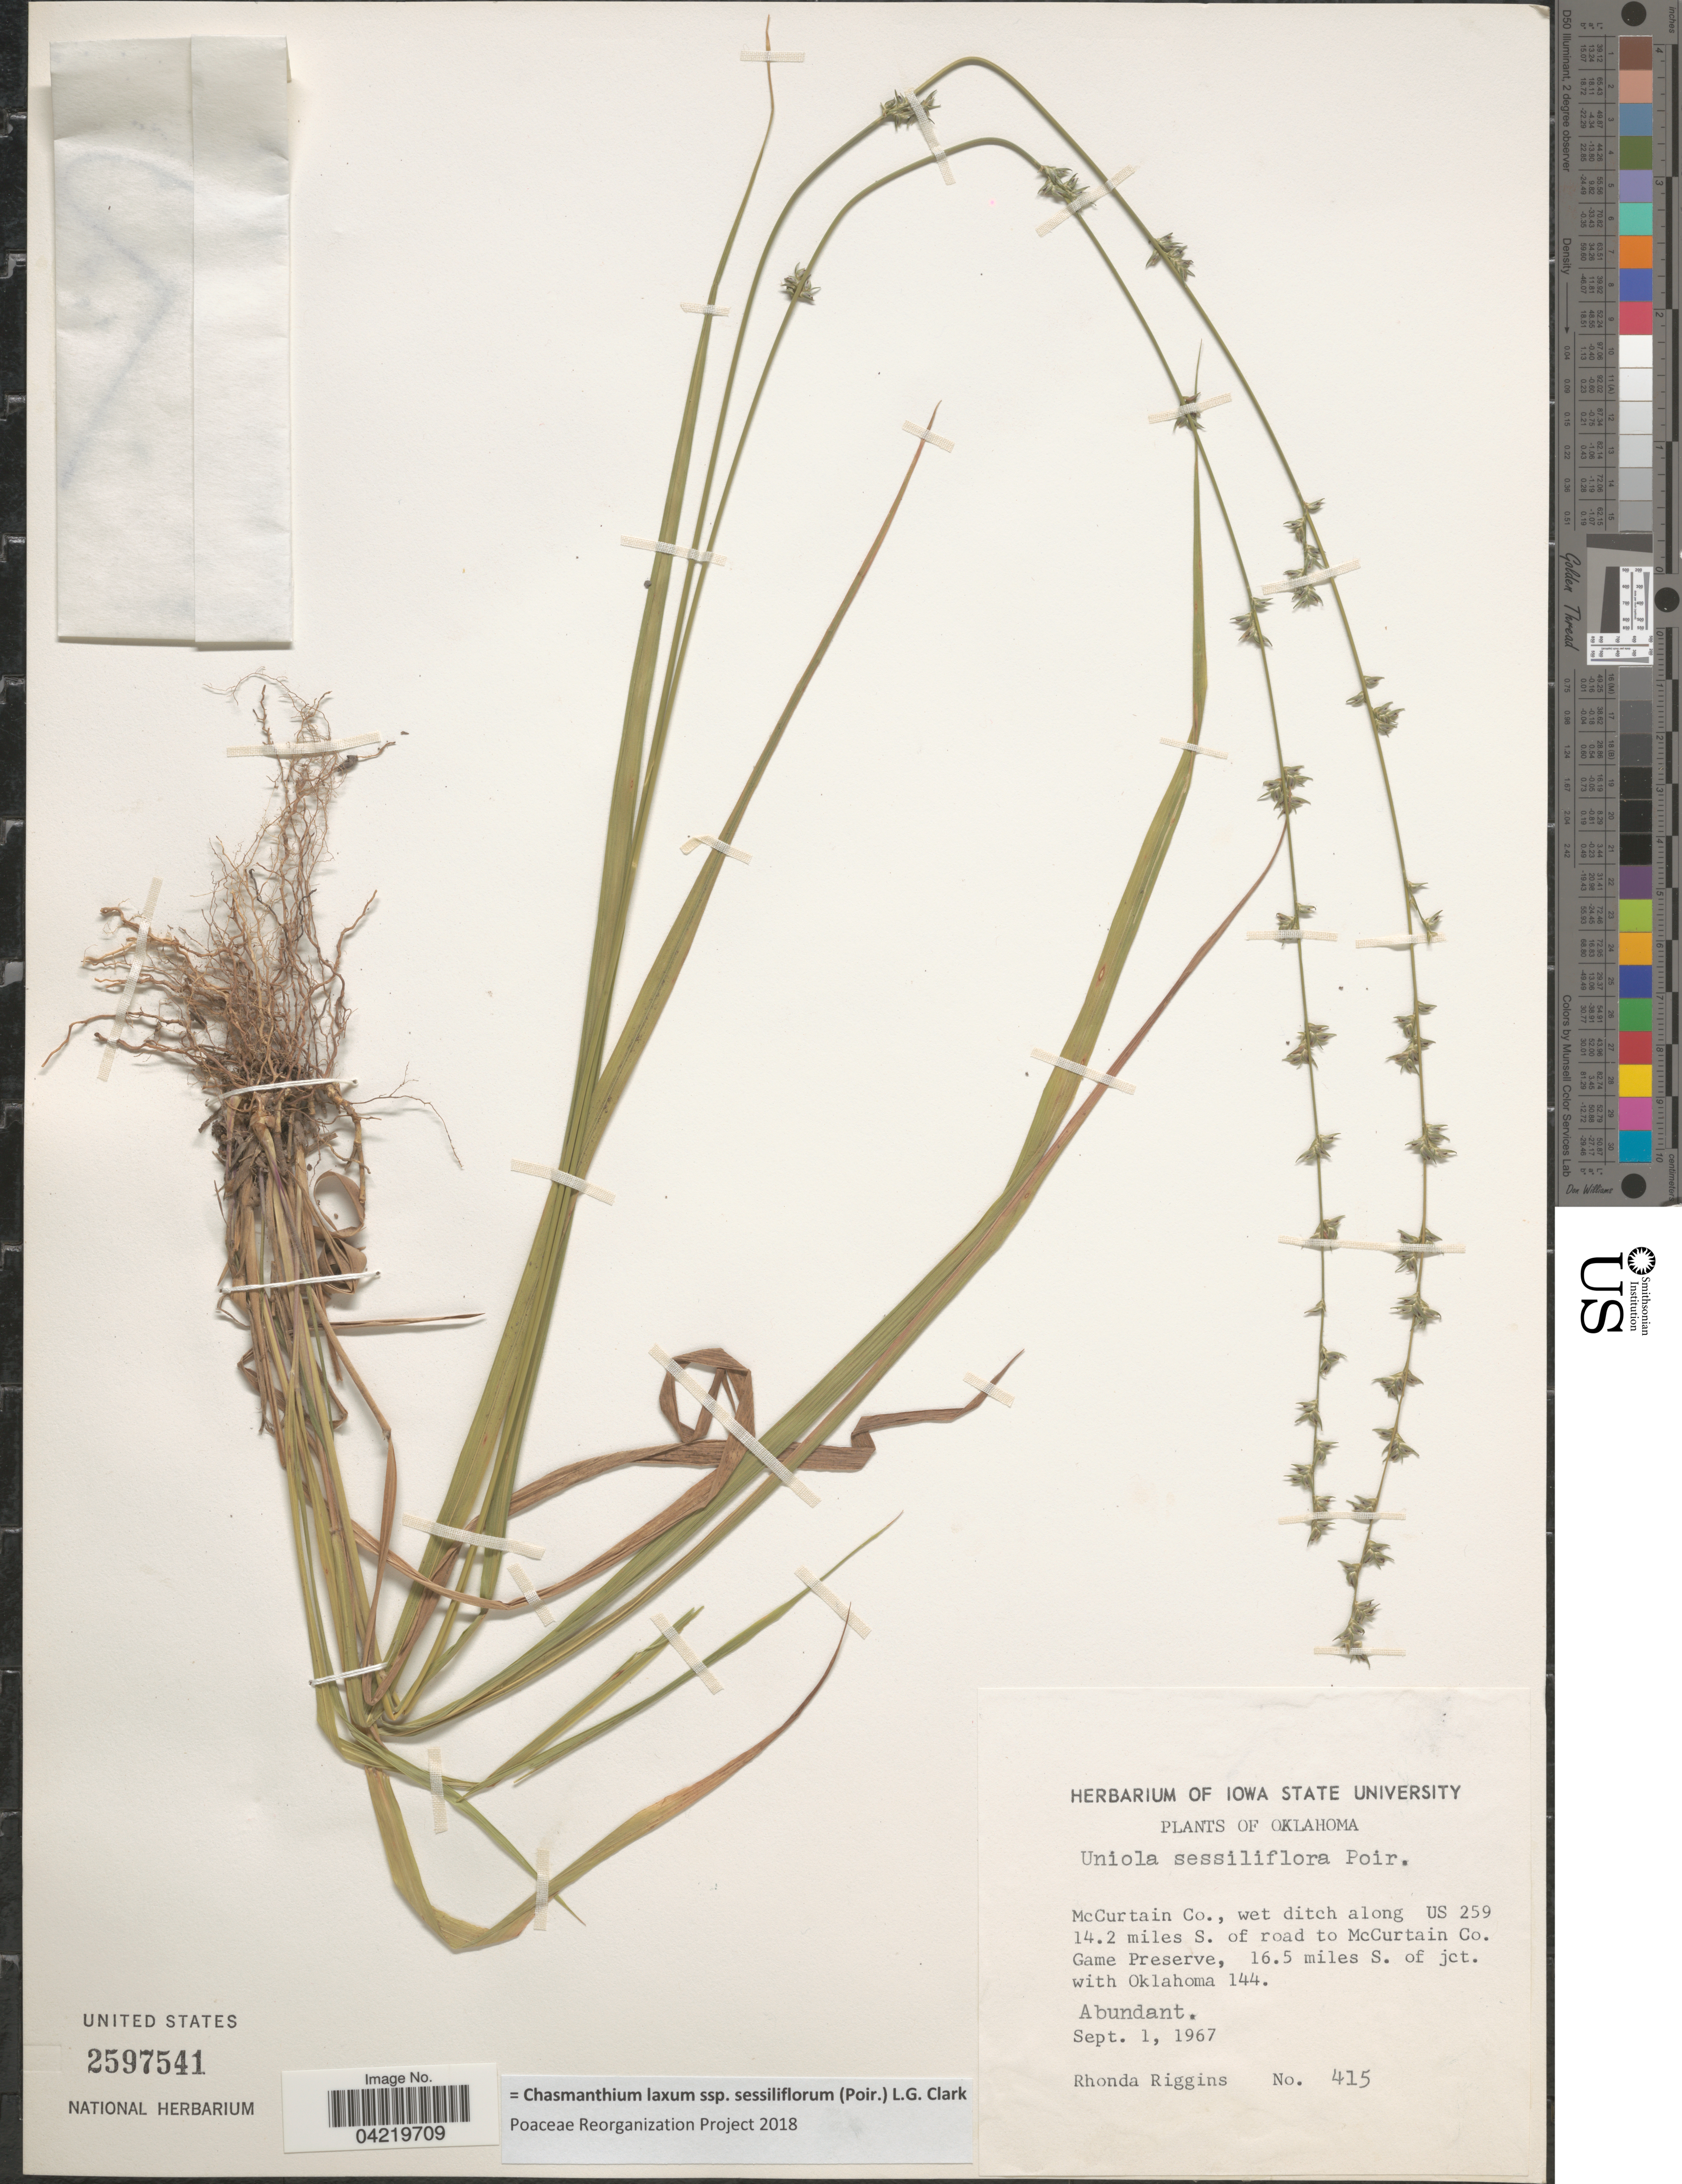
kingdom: Plantae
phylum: Tracheophyta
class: Liliopsida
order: Poales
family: Poaceae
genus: Chasmanthium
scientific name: Chasmanthium laxum subsp. sessiliflorum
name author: (L.) H.O. Yates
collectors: R. Riggins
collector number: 415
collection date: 1967-09-01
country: United States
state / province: Oklahoma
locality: McCurtain Co., wet ditch along US 259. 14.2 miles S. of road to McCurtain Co. Game Preserve, 16.5 miles S. of jct. with Oklahoma 144.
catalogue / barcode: US 2597541